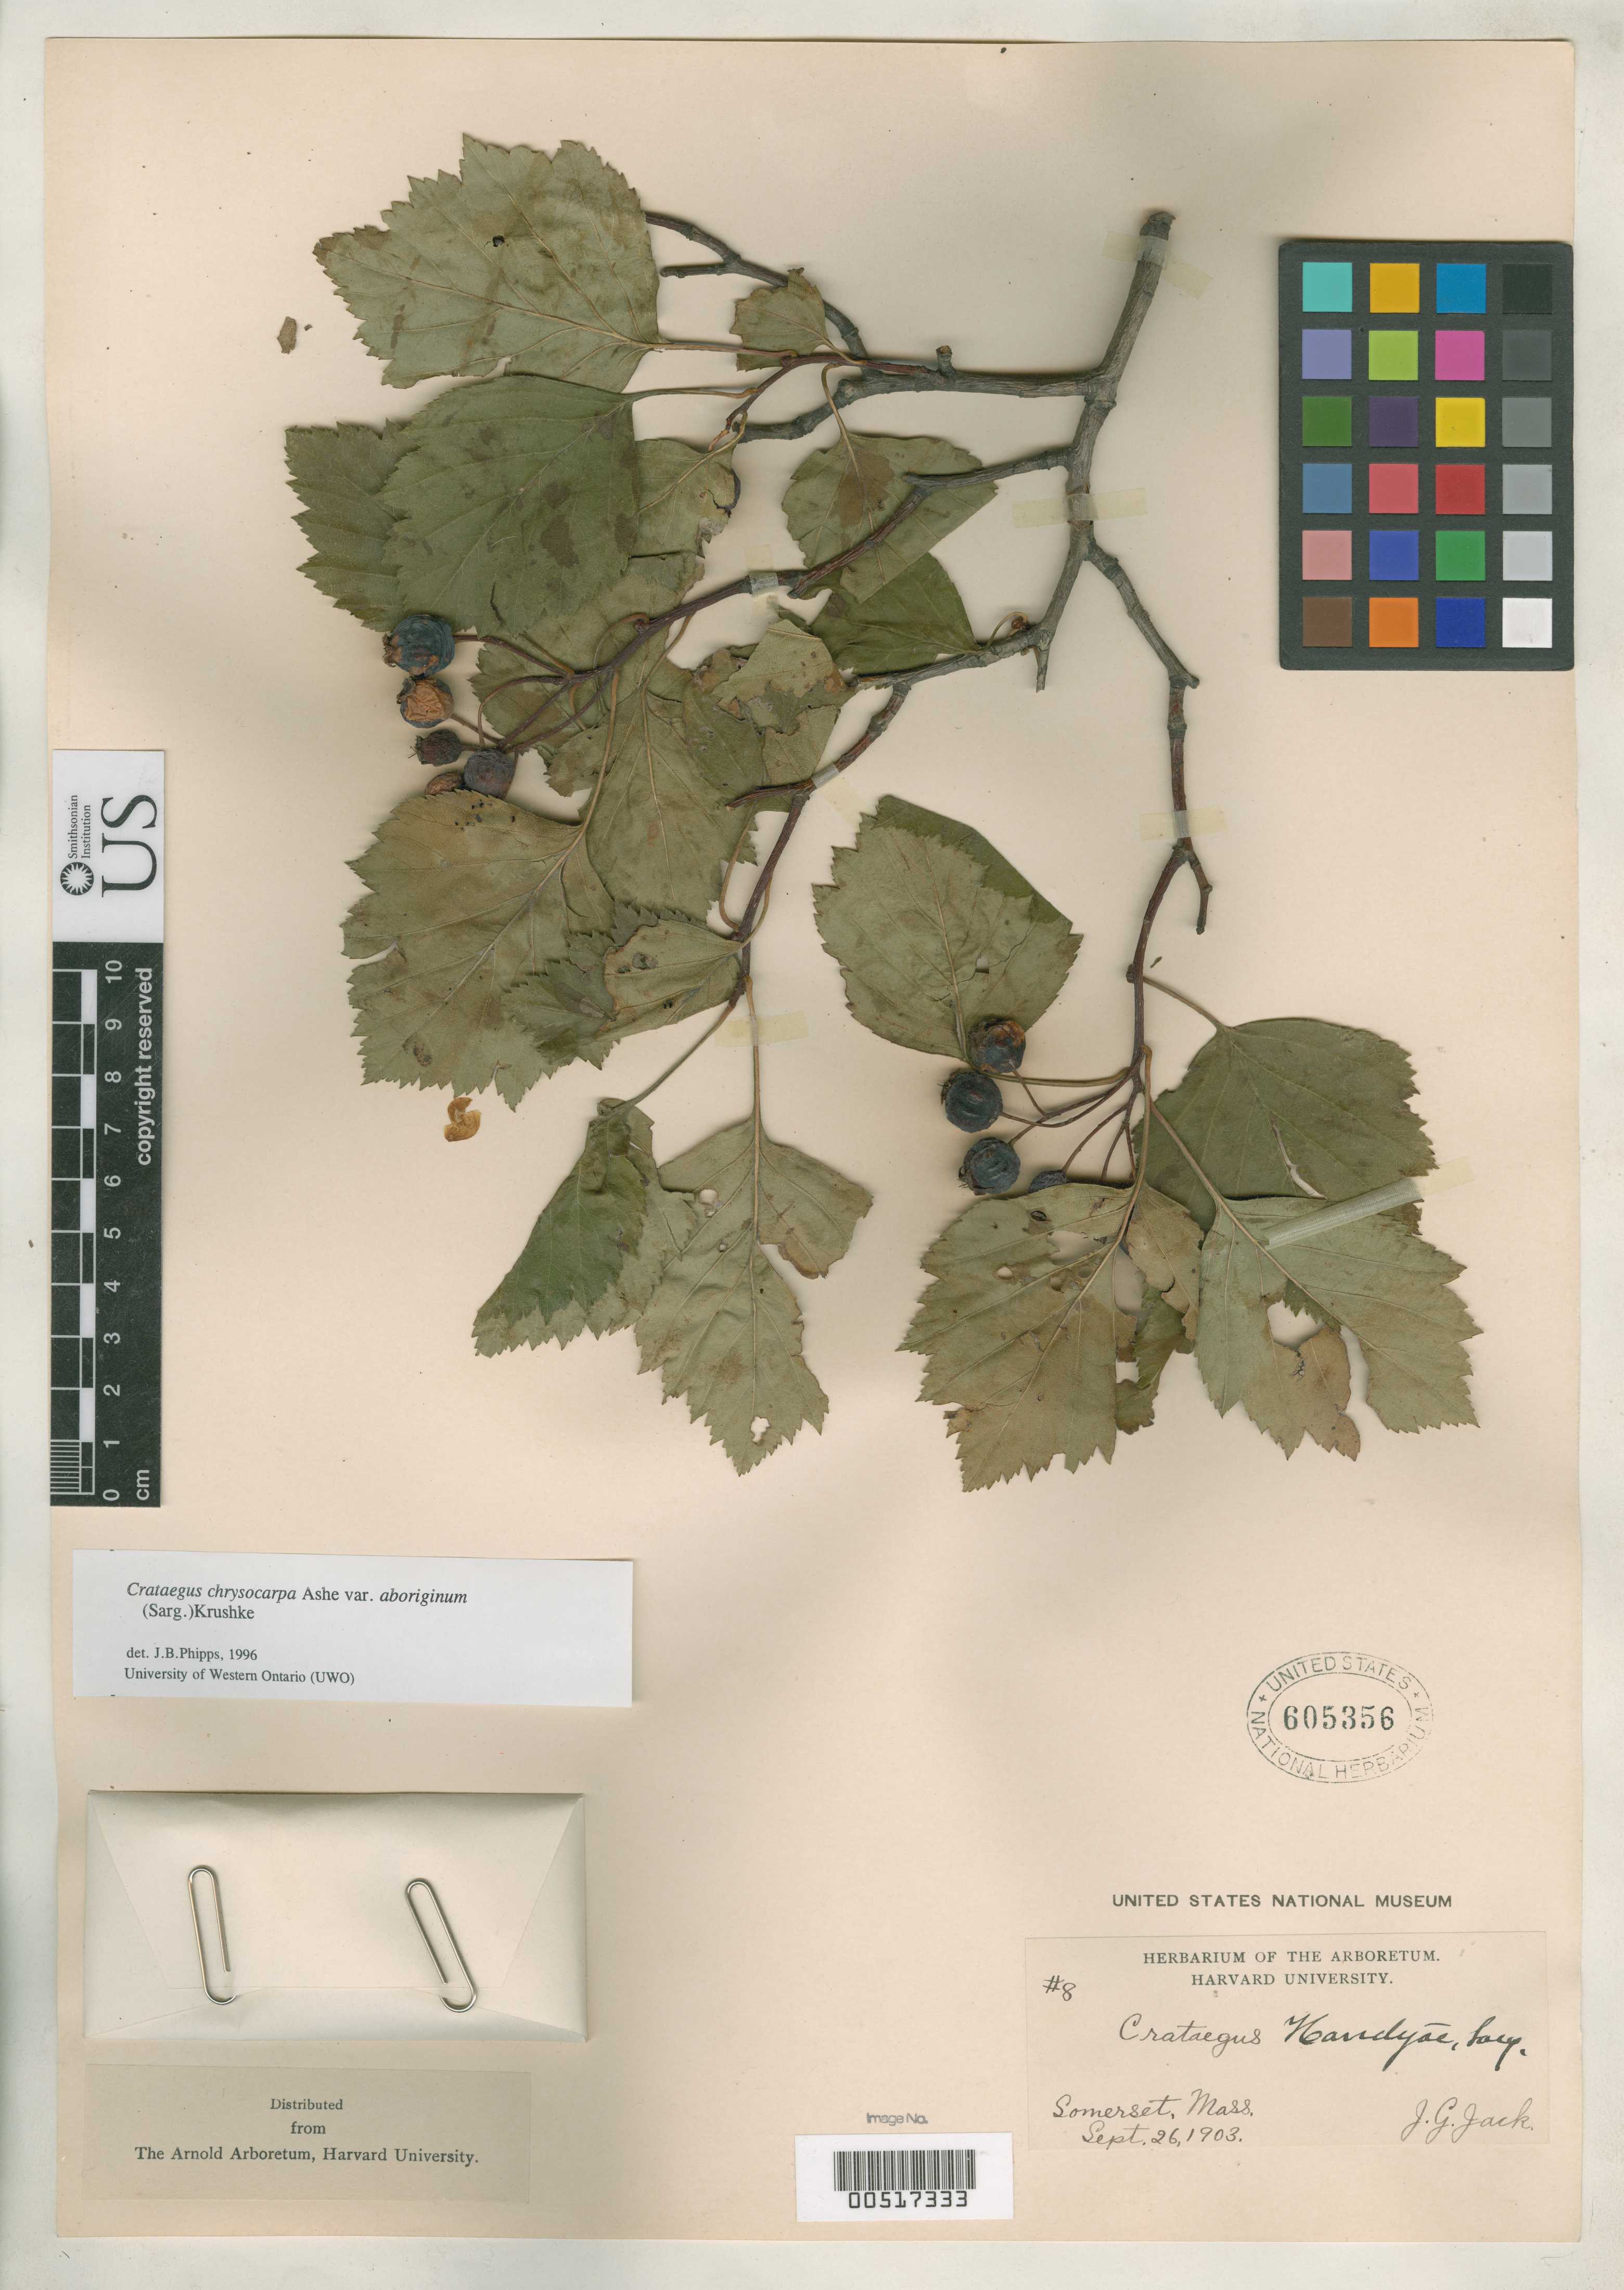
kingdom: Plantae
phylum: Tracheophyta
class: Magnoliopsida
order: Rosales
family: Rosaceae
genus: Crataegus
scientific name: Crataegus handyae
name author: Sarg.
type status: Isosyntype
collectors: J. G. Jack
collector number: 8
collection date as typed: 26 Sep 1903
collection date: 1903-09-26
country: United States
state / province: Massachusetts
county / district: Bristol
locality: Somerset.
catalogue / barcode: US 605356